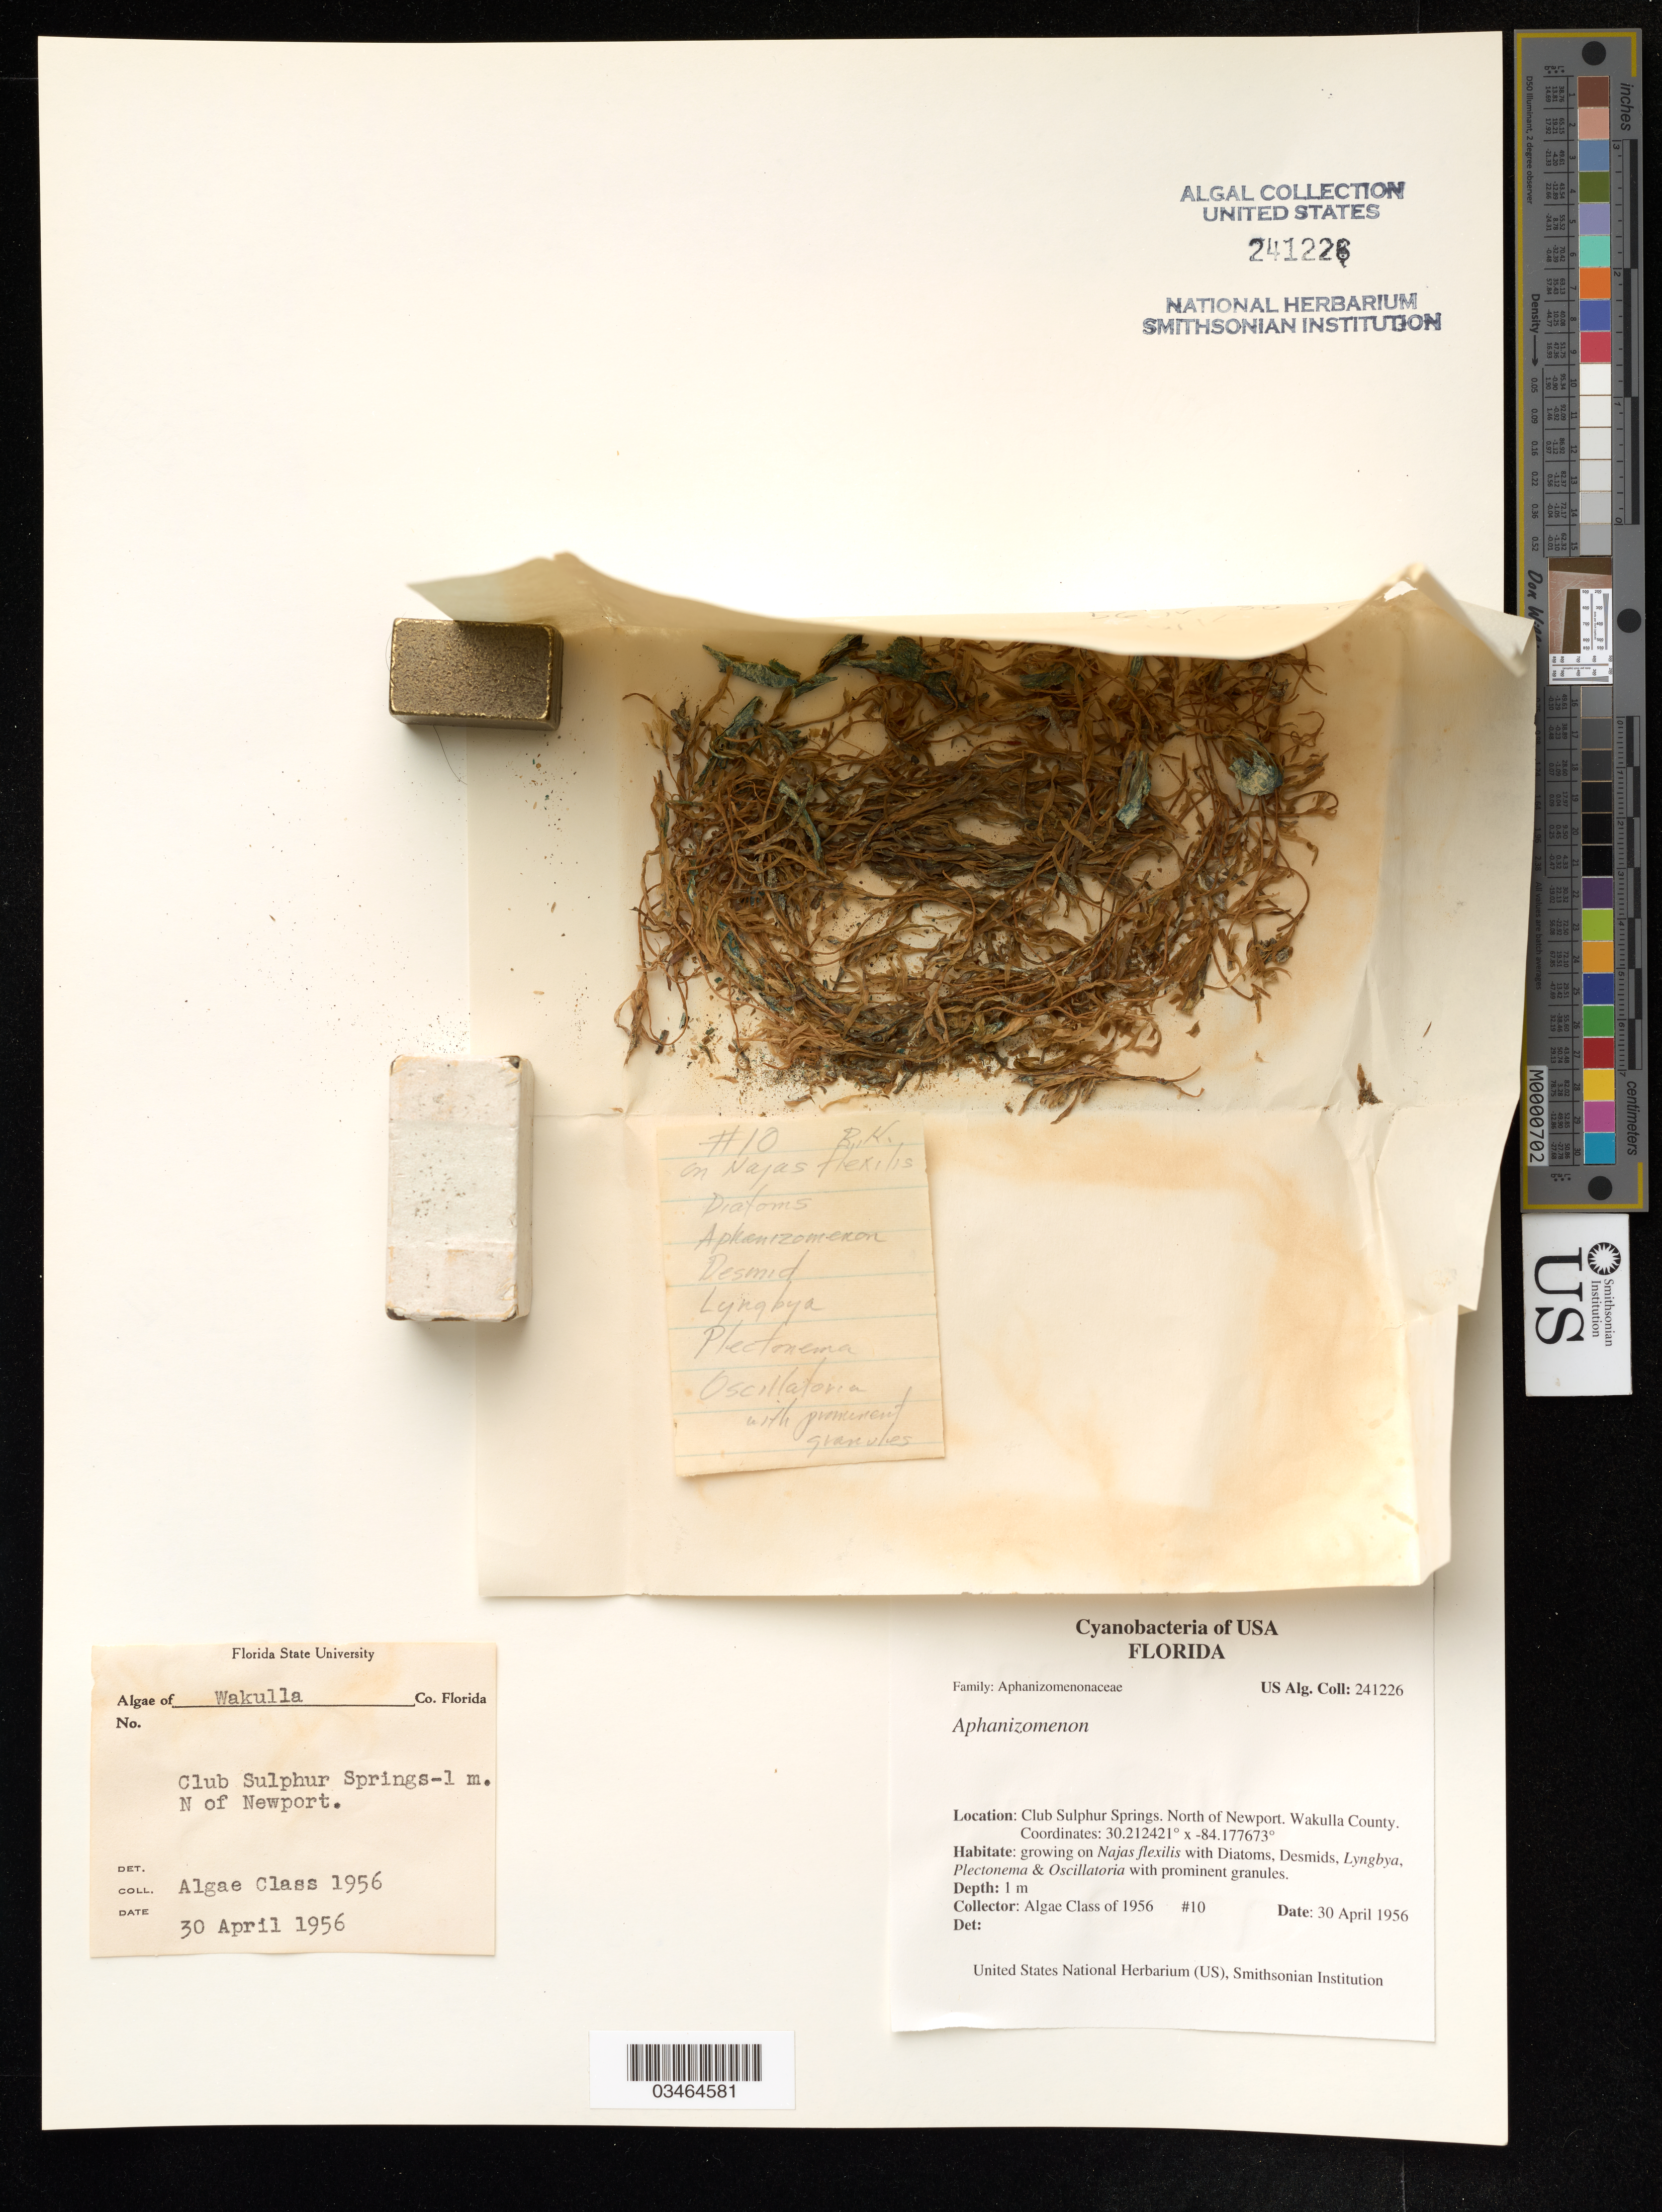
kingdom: Bacteria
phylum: Cyanobacteria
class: Cyanobacteriia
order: Cyanobacteriales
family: Aphanizomenonaceae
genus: Aphanizomenon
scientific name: Aphanizomenon sp.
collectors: Algae Class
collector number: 10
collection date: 1956-04-30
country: United States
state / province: Florida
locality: Club Sulphur Springs North of Newport Wakulla County.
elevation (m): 1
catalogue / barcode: US 241226